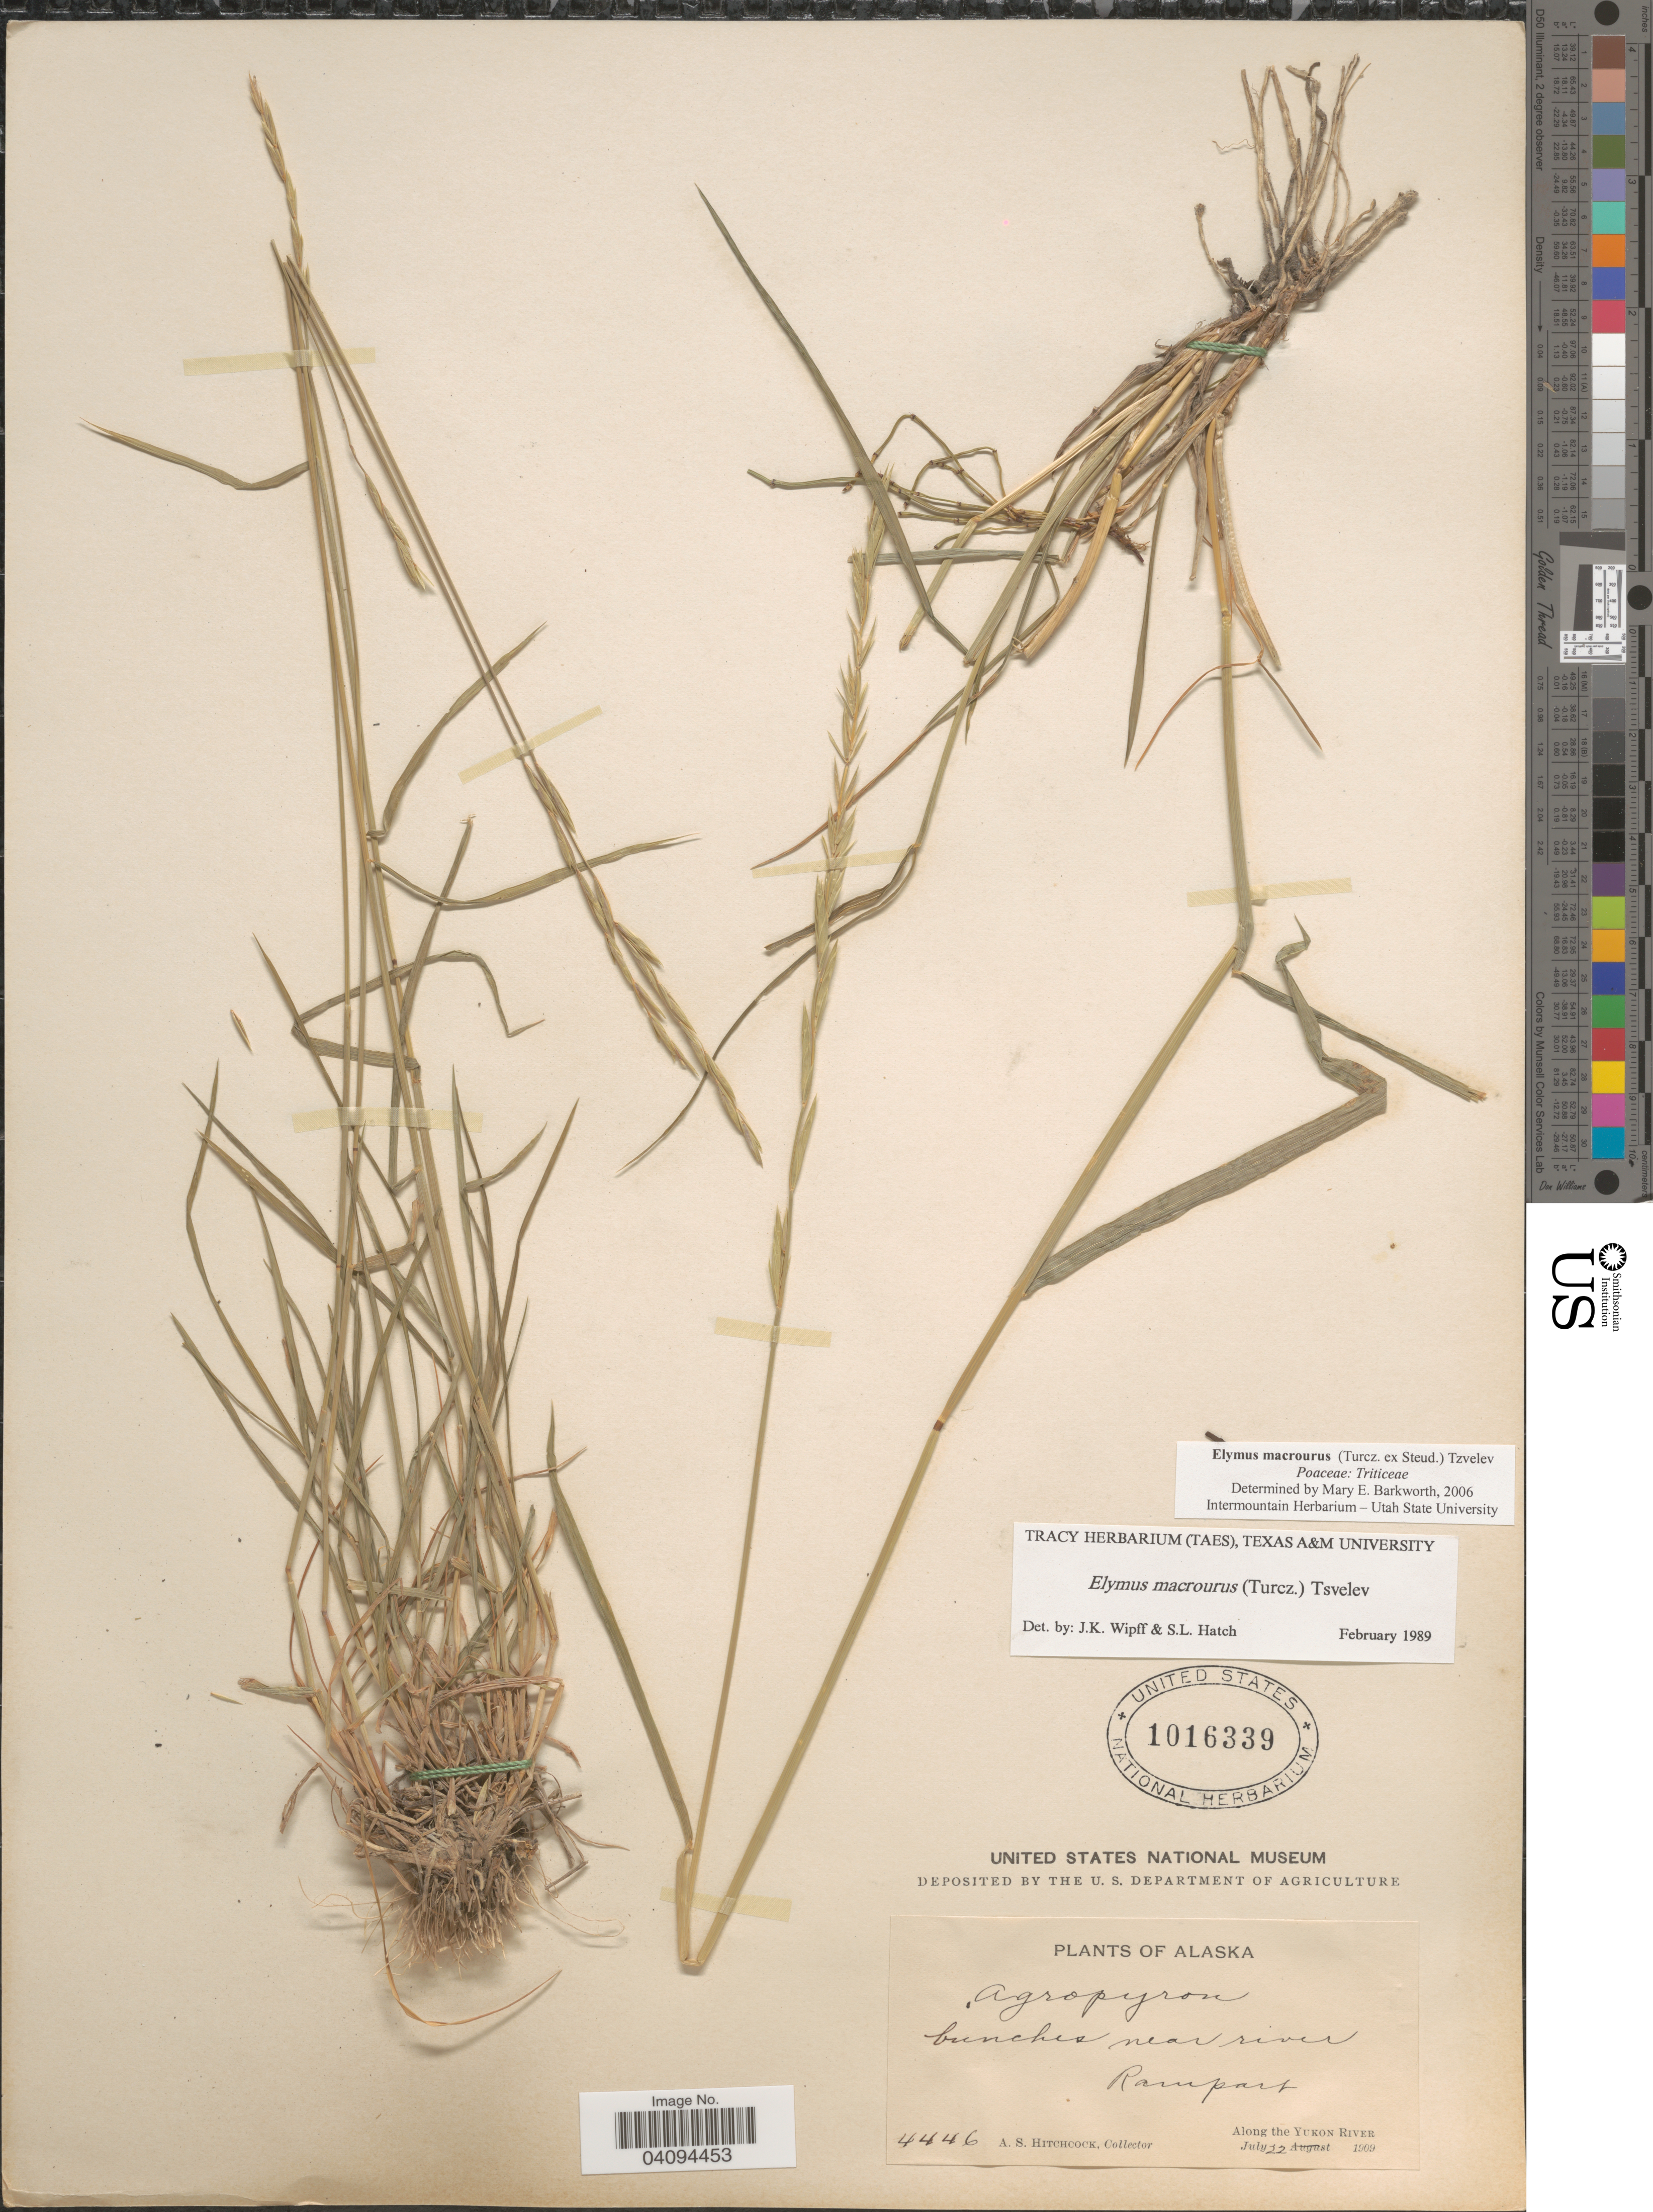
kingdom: Plantae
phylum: Tracheophyta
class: Liliopsida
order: Poales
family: Poaceae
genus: Elymus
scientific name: Elymus macrourus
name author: (Turcz. ex Steud.) Tzvelev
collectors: A. S. Hitchcock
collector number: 4446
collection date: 1909-07-22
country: United States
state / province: Alaska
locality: Bunches near river. Rampart. Along the Yukon River.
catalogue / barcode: US 1016339